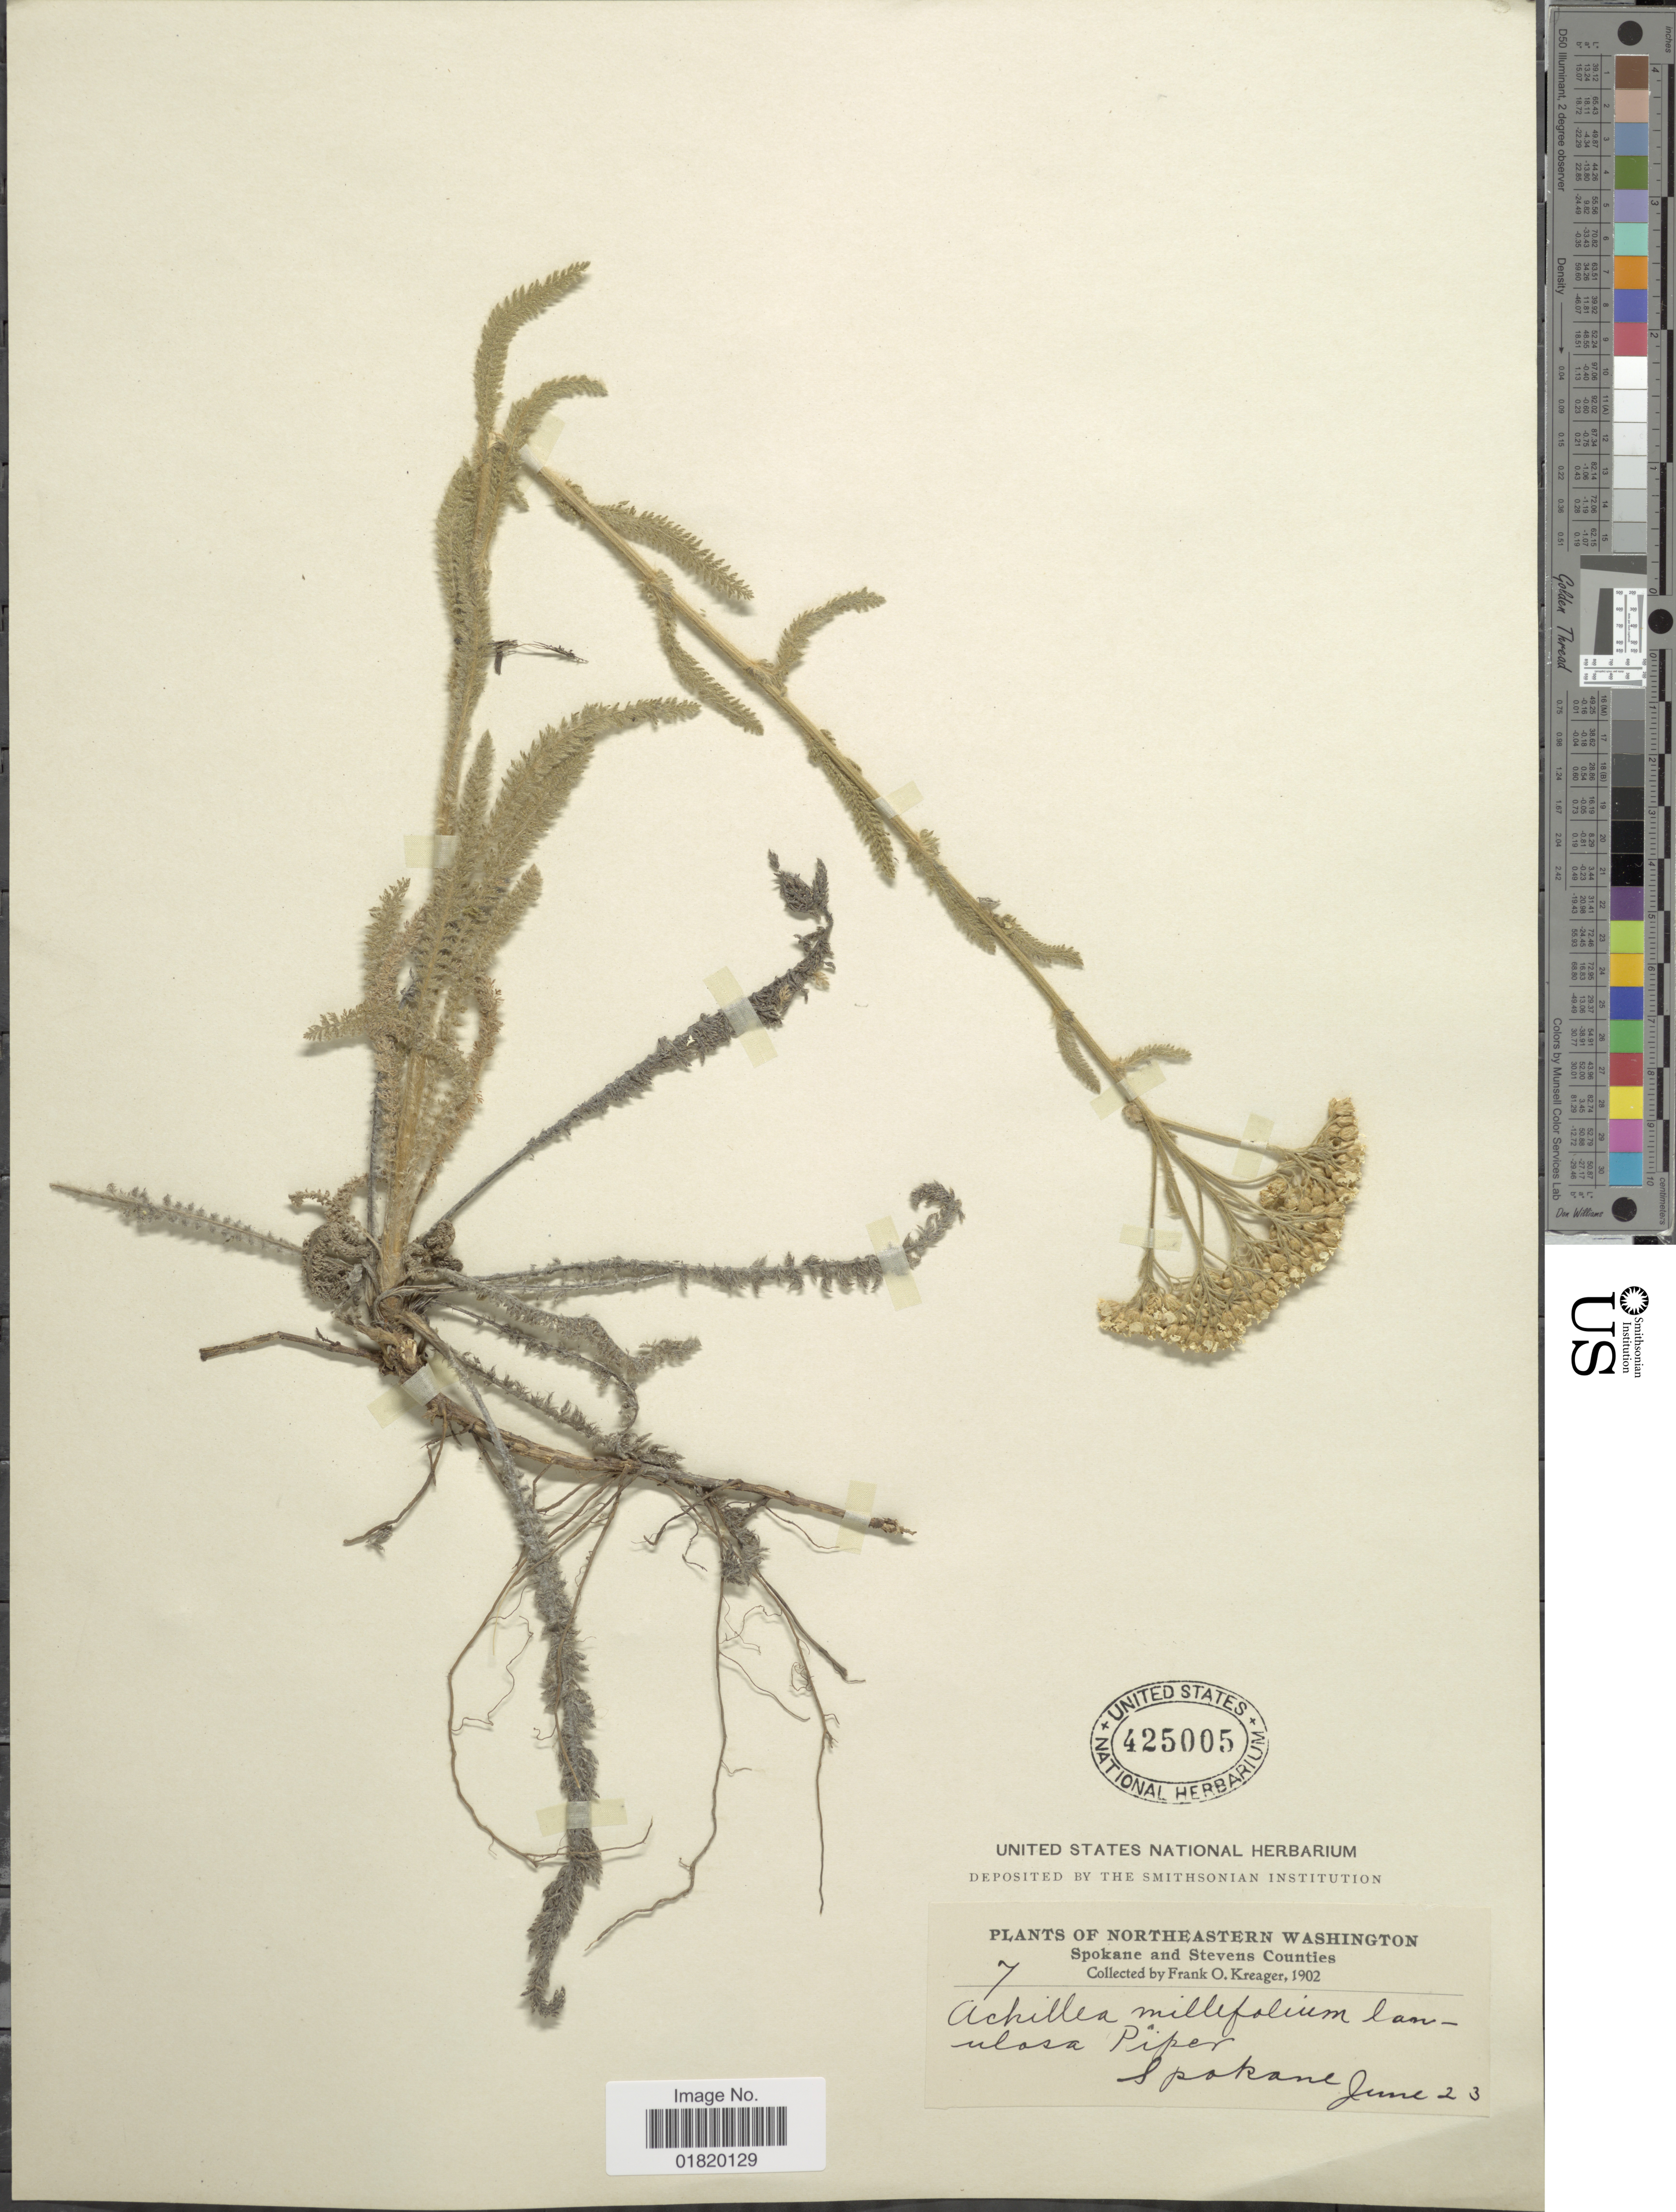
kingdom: Plantae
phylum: Tracheophyta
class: Magnoliopsida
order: Asterales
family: Asteraceae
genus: Achillea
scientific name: Achillea lanulosa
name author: Nutt.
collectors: F. Kreager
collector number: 7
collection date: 1902-06-23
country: United States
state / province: Washington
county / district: Spokane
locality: Northeastern Washington. Spokane County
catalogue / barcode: US 425005